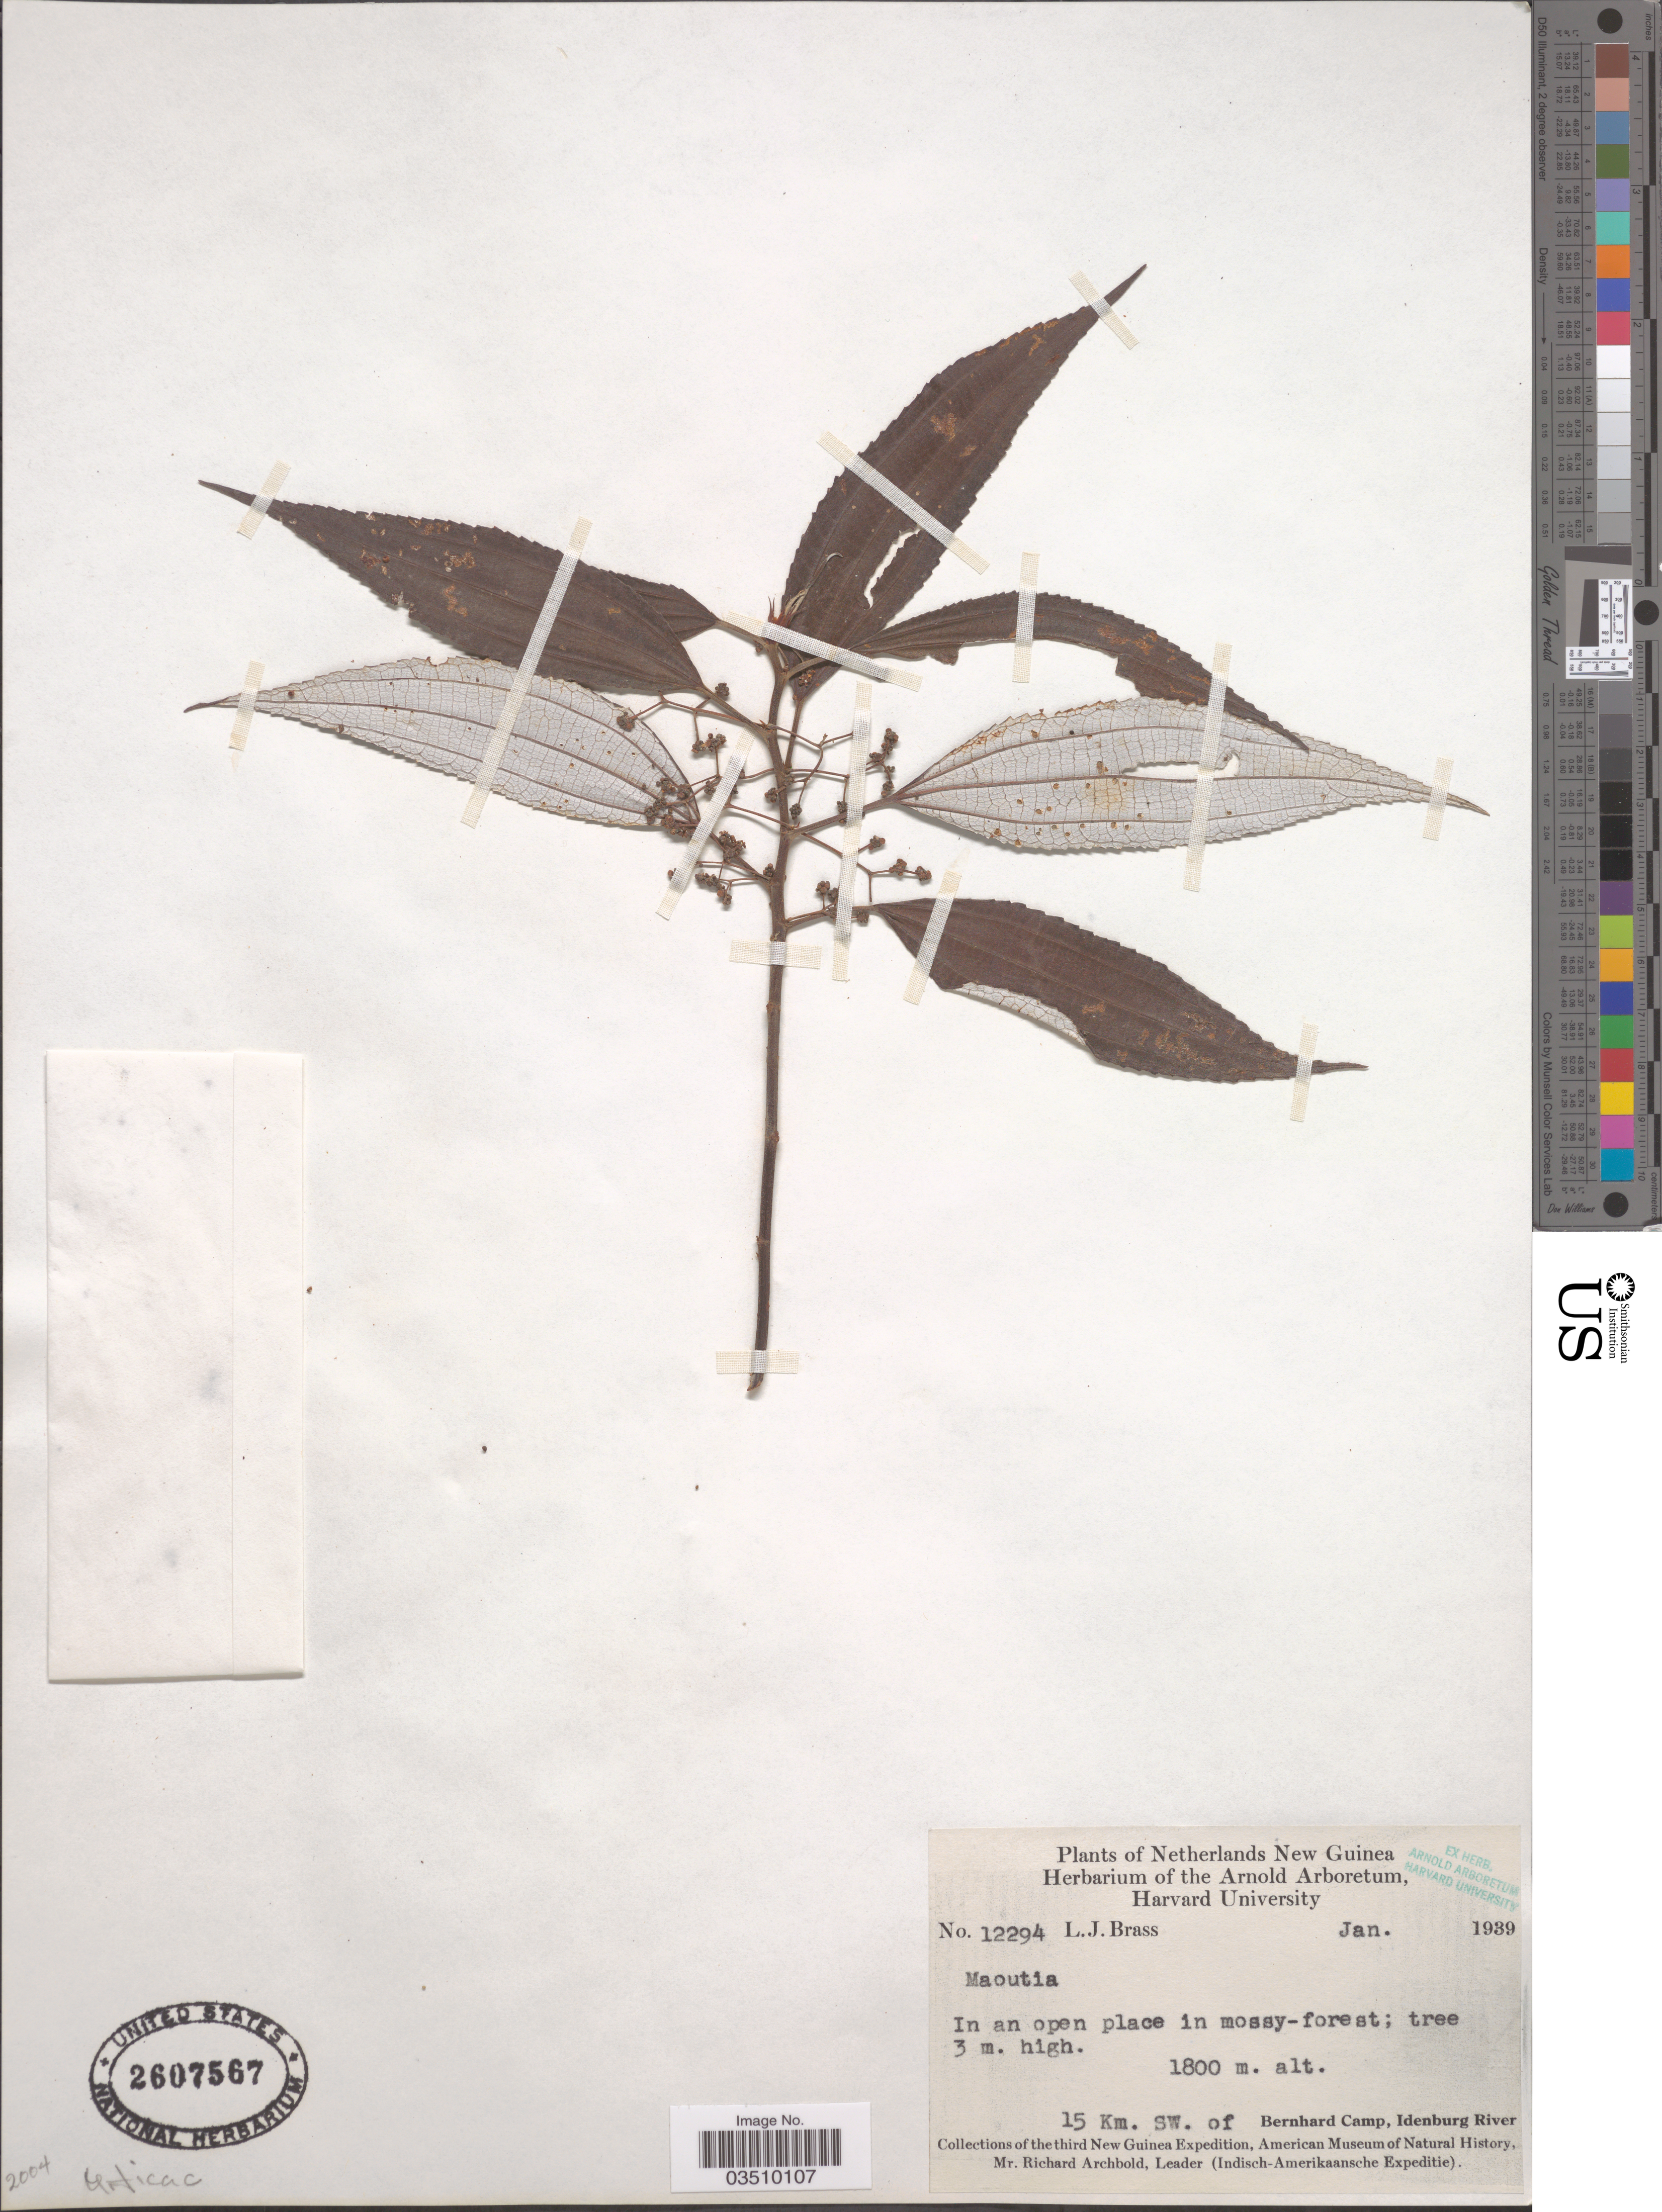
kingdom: Plantae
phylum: Tracheophyta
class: Magnoliopsida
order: Rosales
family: Urticaceae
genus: Maoutia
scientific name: Maoutia sp.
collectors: L. J. Brass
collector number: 12294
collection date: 1939-01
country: Indonesia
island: New Guinea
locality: Netherlands New Guinea. 15 Km. SW. of Bernhard Camp, Idenburg River.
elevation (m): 1800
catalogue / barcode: US 2607567